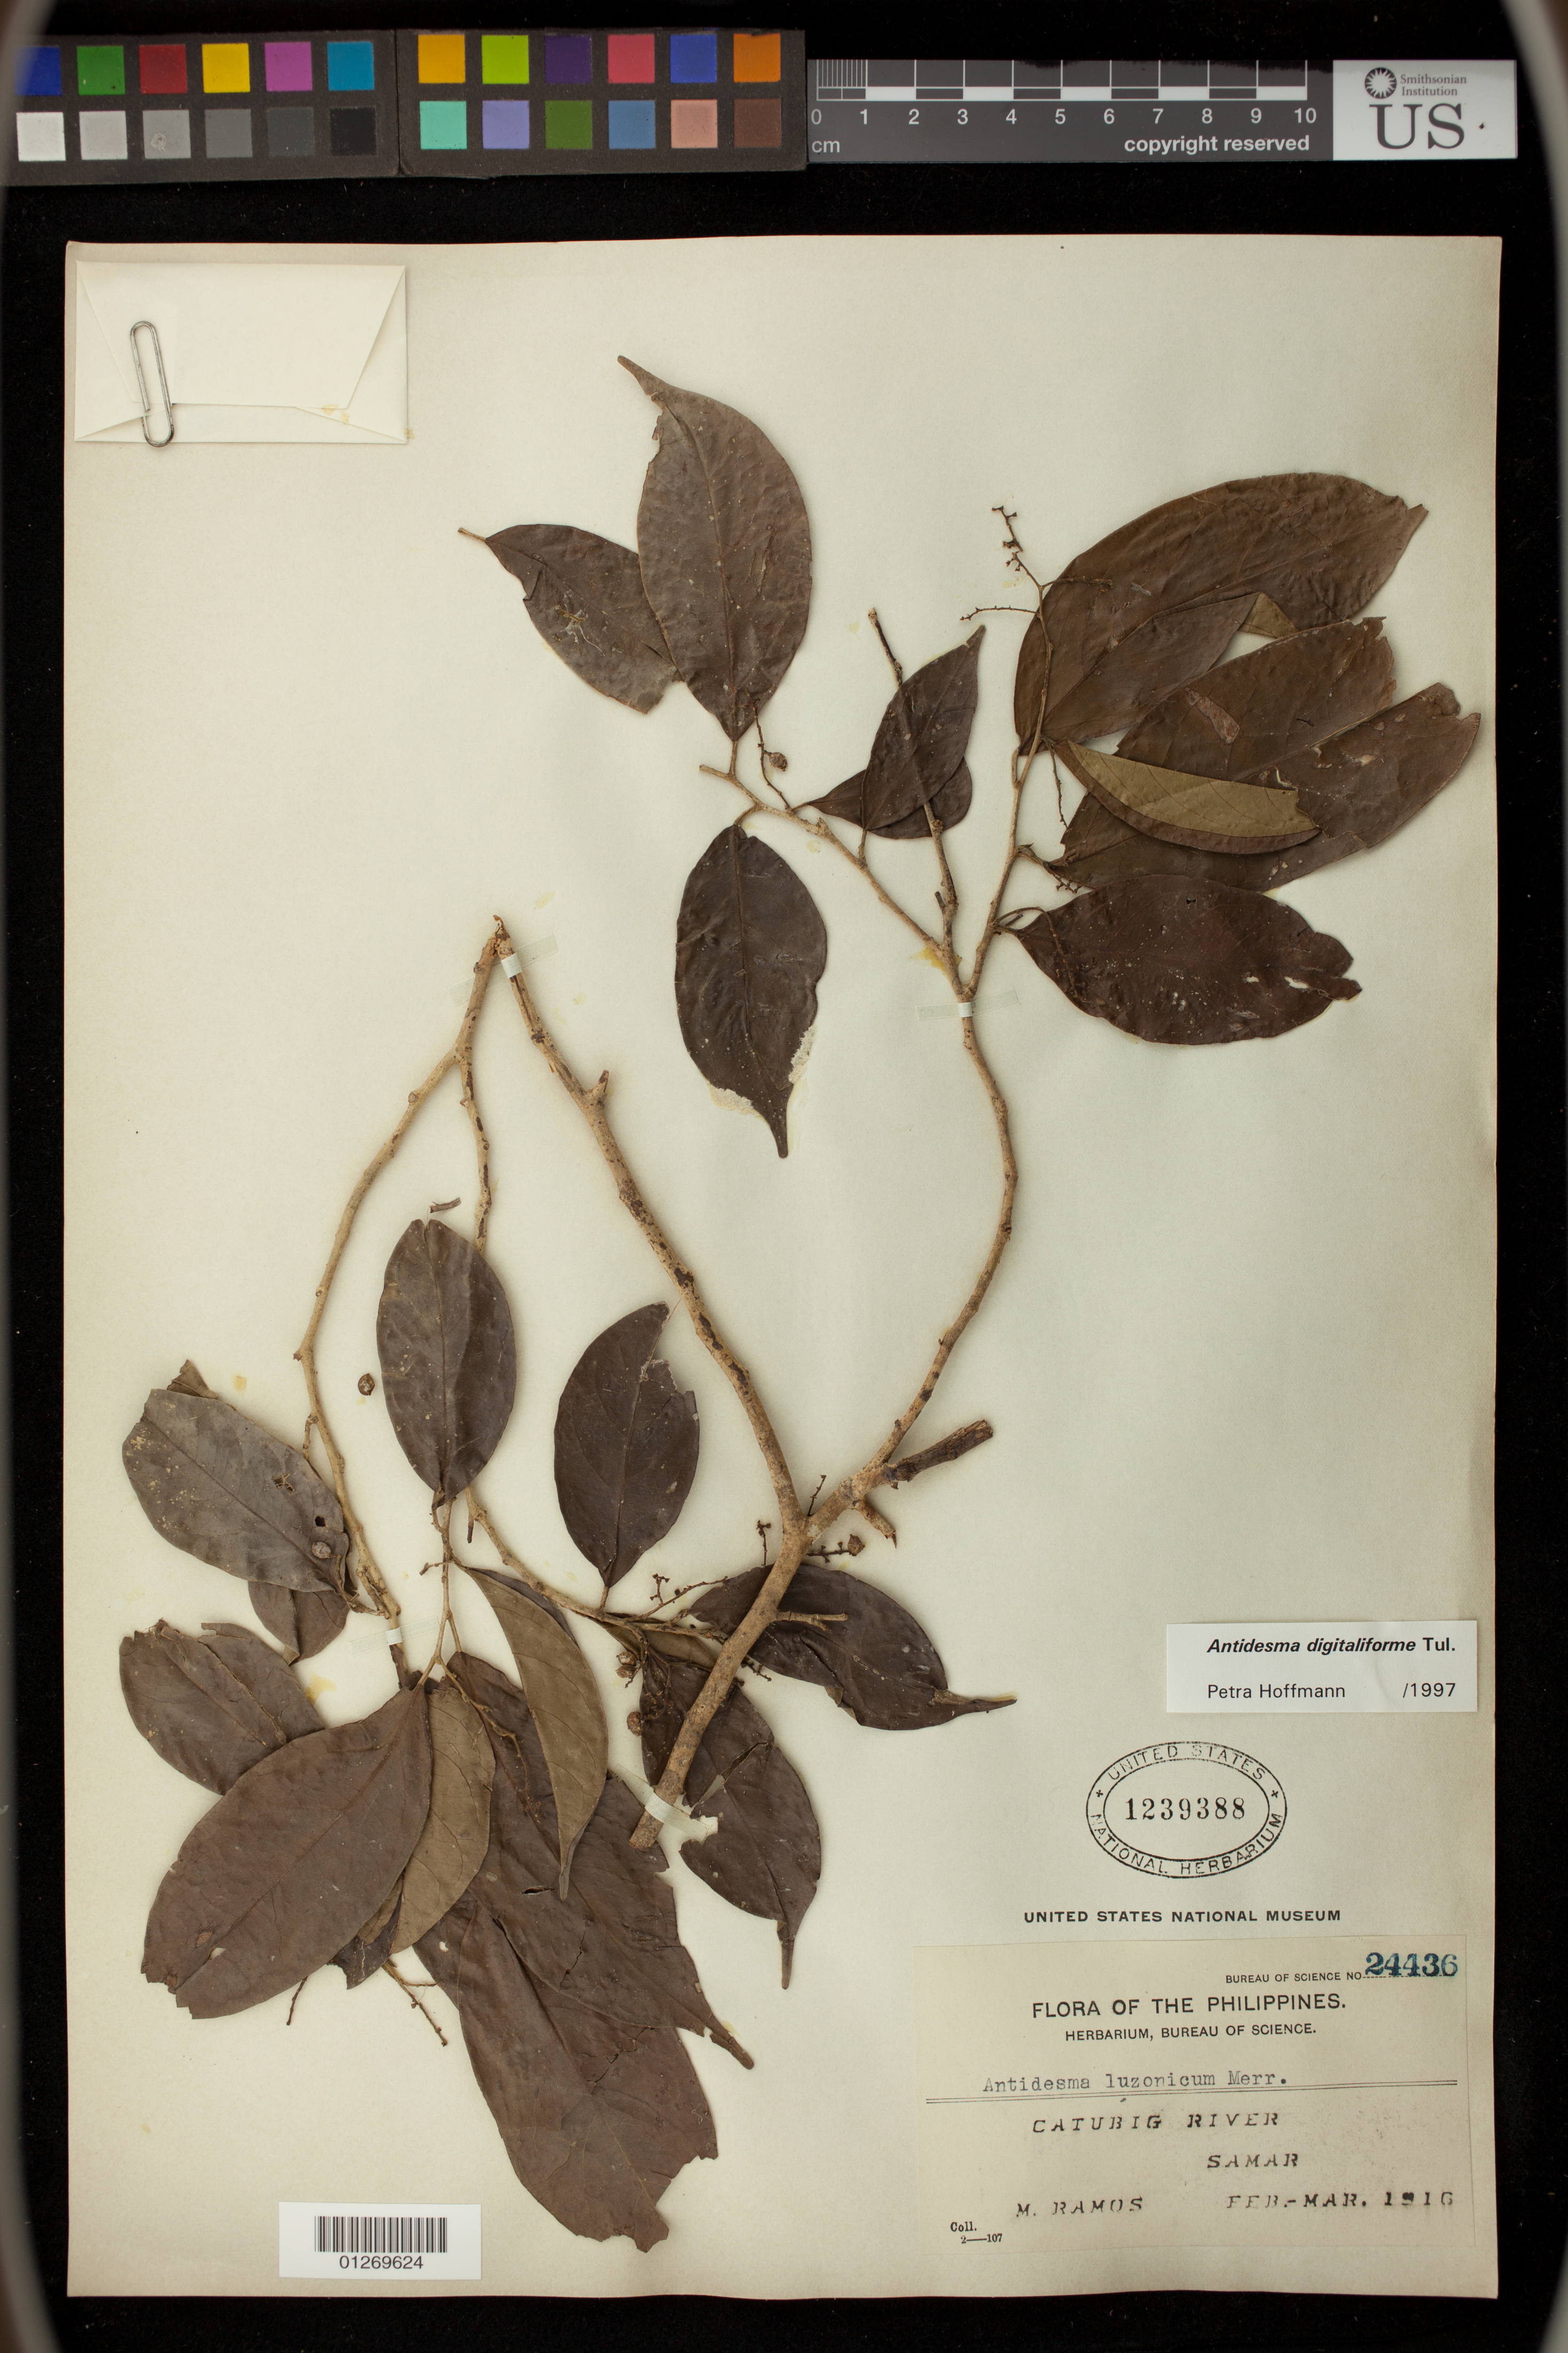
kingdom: Plantae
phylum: Tracheophyta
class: Magnoliopsida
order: Malpighiales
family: Phyllanthaceae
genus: Antidesma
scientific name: Antidesma digitaliforme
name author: Tul.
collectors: M. Ramos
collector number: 24436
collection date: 1916-02/1916-03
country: Philippines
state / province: Eastern Visayas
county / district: Samar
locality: Catubig River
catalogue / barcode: US 1239388